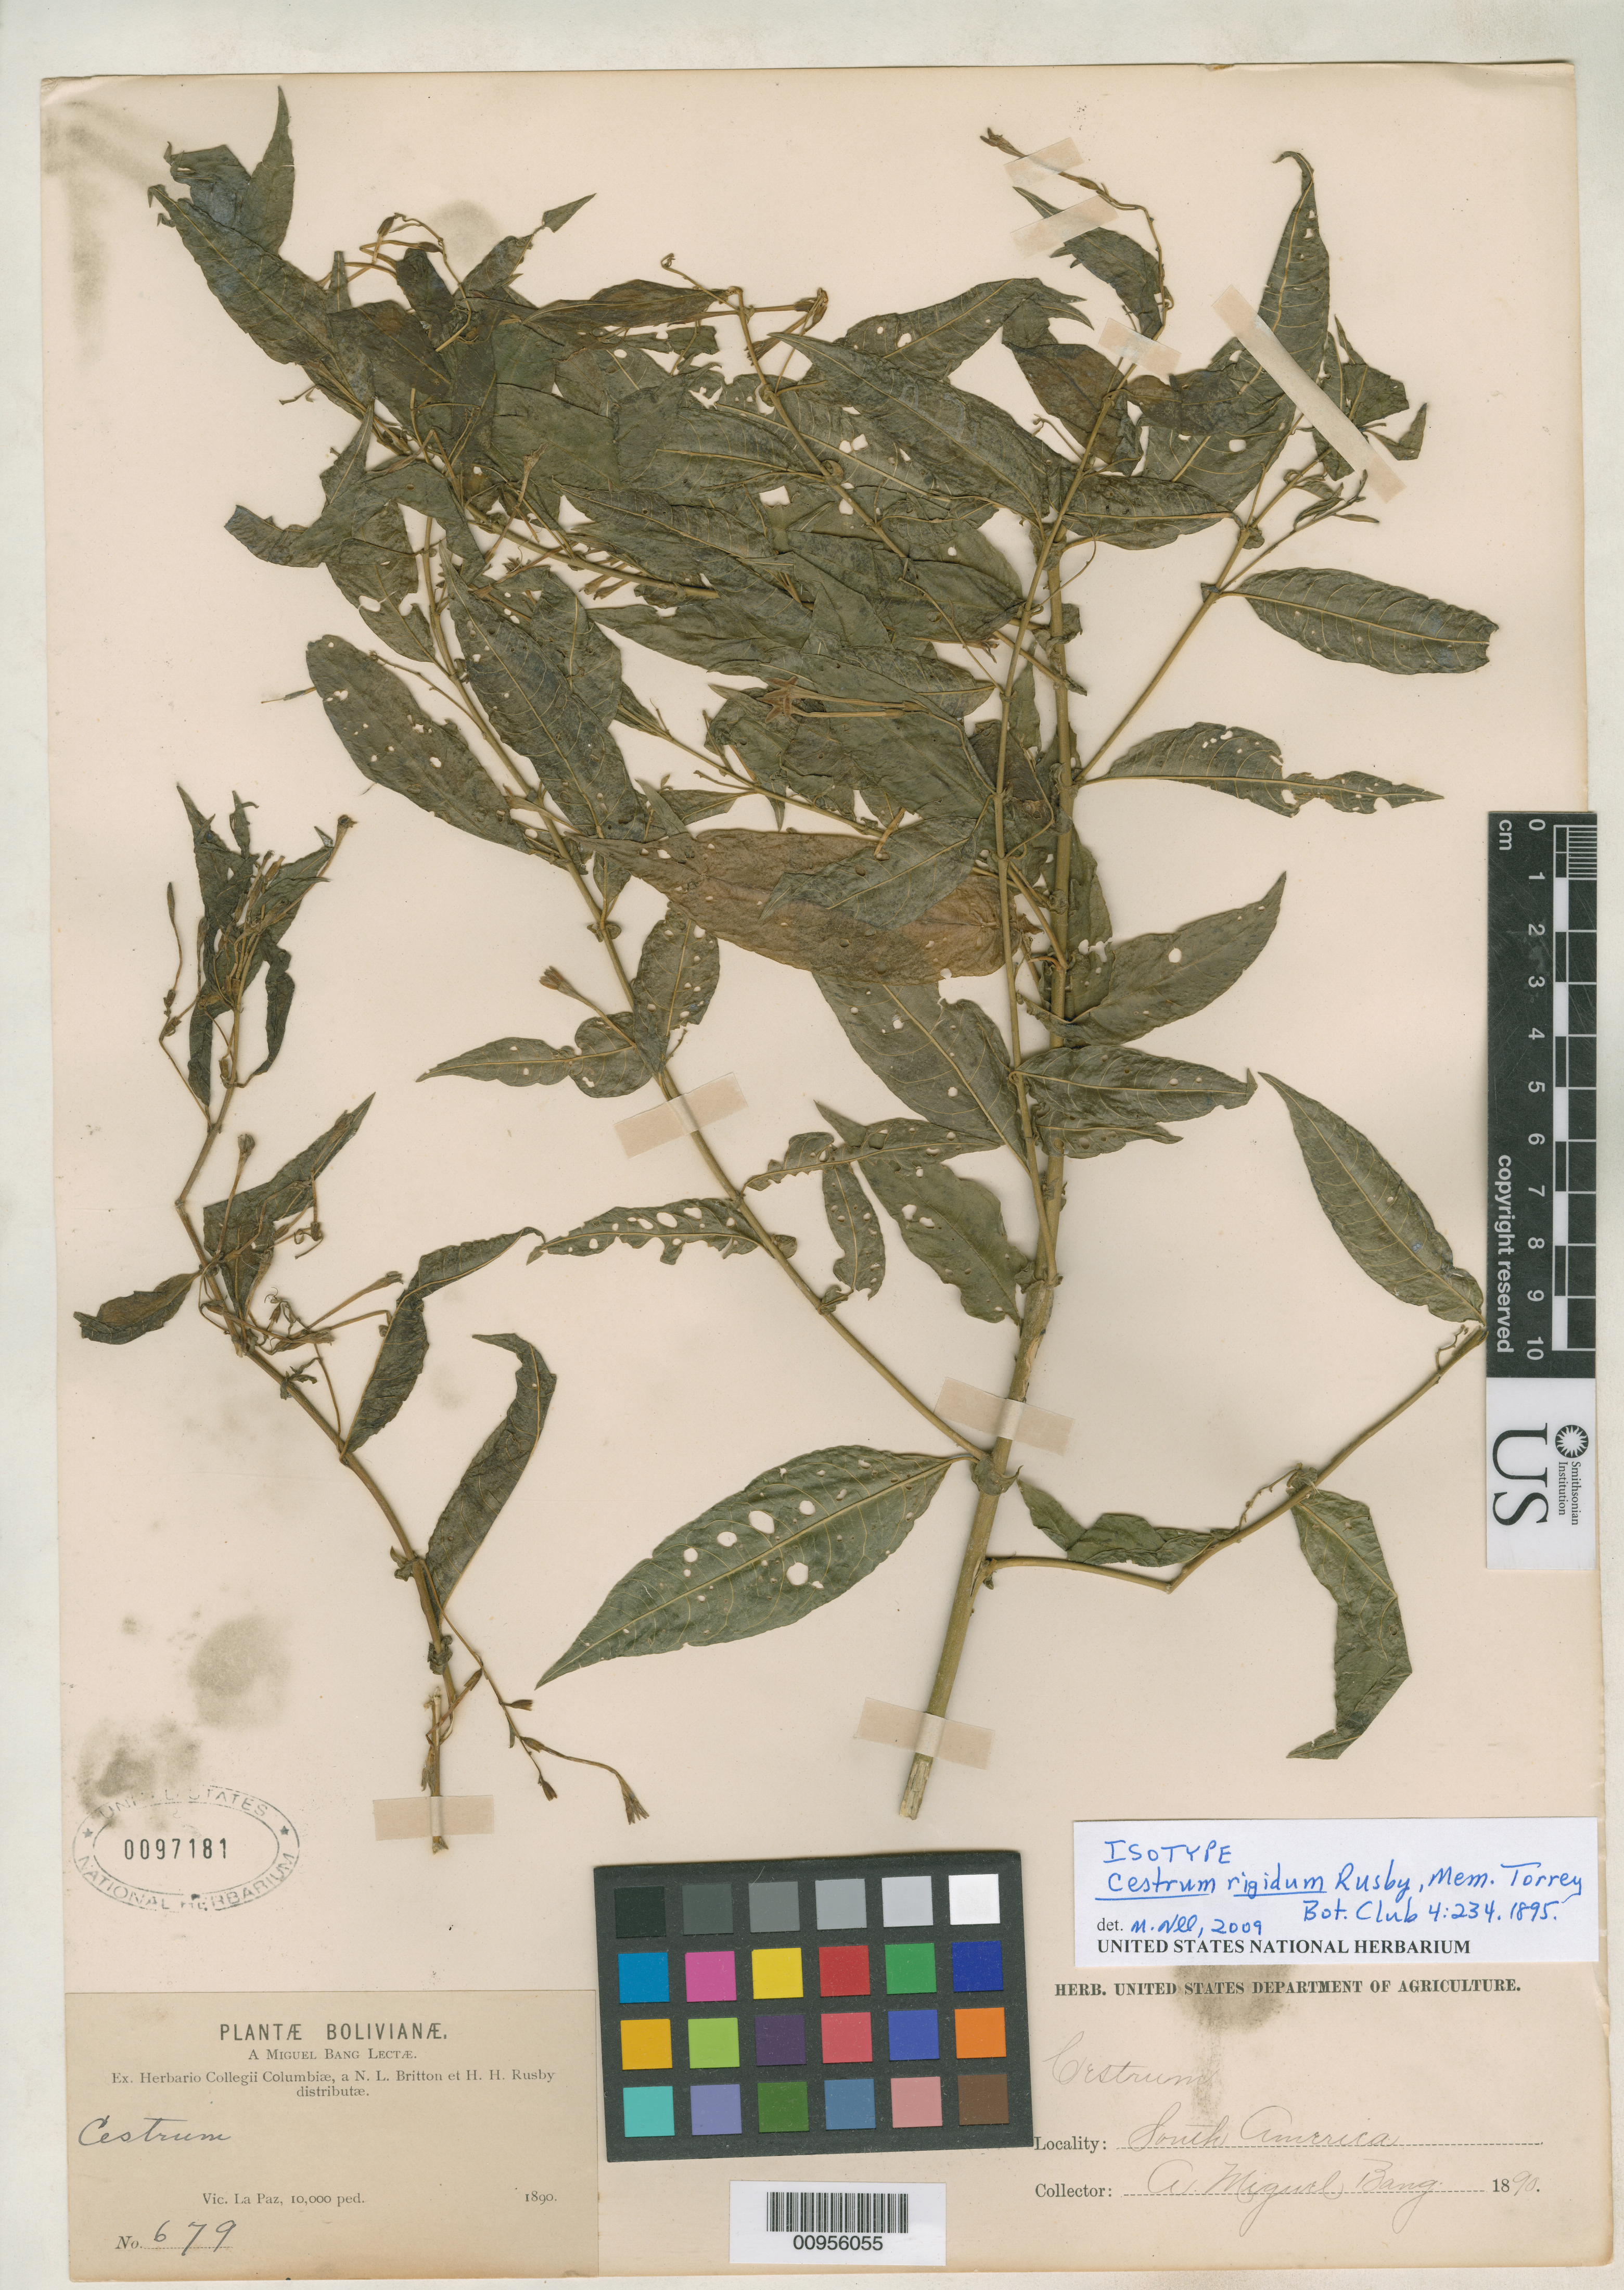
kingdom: Plantae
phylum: Tracheophyta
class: Magnoliopsida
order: Solanales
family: Solanaceae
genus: Cestrum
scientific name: Cestrum rigidum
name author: Rusby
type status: Isotype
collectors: M. Bang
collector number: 679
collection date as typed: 1890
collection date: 1890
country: Bolivia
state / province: La Paz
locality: Vic. La Paz.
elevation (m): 3048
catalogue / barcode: US 97181